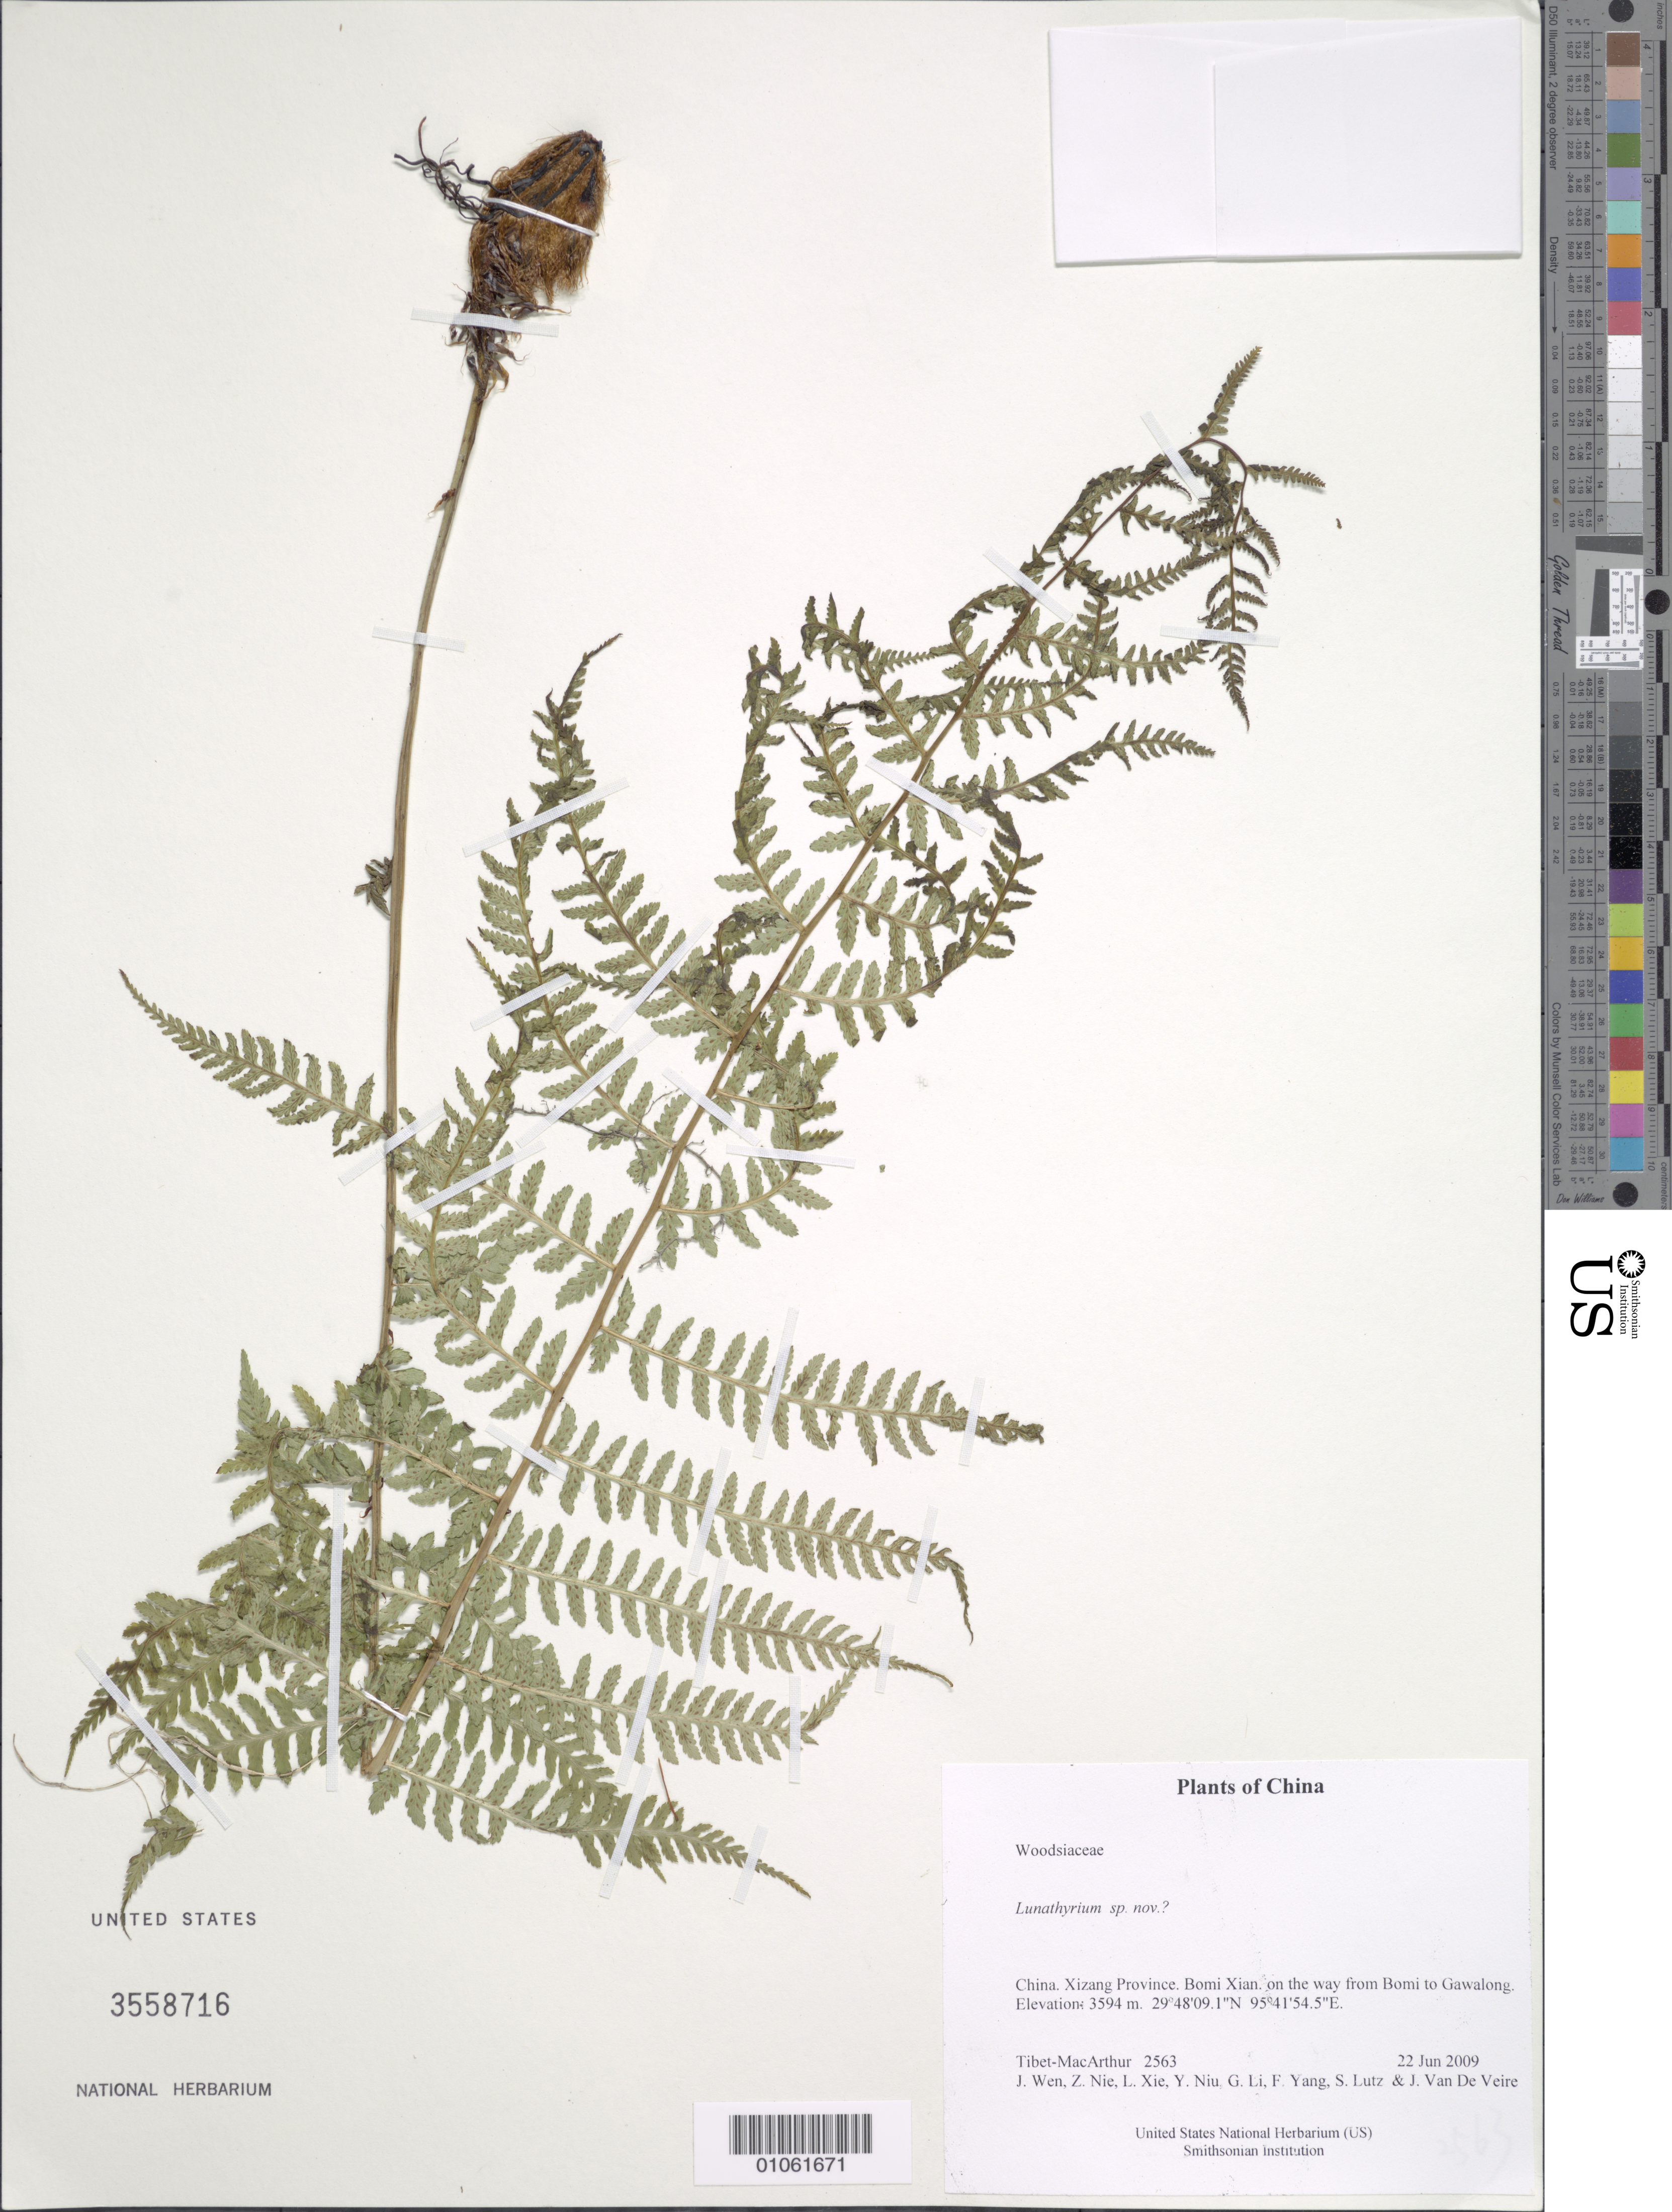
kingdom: Plantae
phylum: Tracheophyta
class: Polypodiopsida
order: Polypodiales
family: Athyriaceae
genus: Deparia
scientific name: Deparia sp.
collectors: Tibet-MacArthur, J. Wen, Z. Nie, L. Xie, Y. Niu, G. Li, F. Yang, S. Lutz & J. Van De Veire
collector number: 2563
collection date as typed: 22 Jun 2009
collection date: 2009-06-22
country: China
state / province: Xizang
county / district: Bomi Xian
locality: on the way from Bomi to Gawalong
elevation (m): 3594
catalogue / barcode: US 3558716